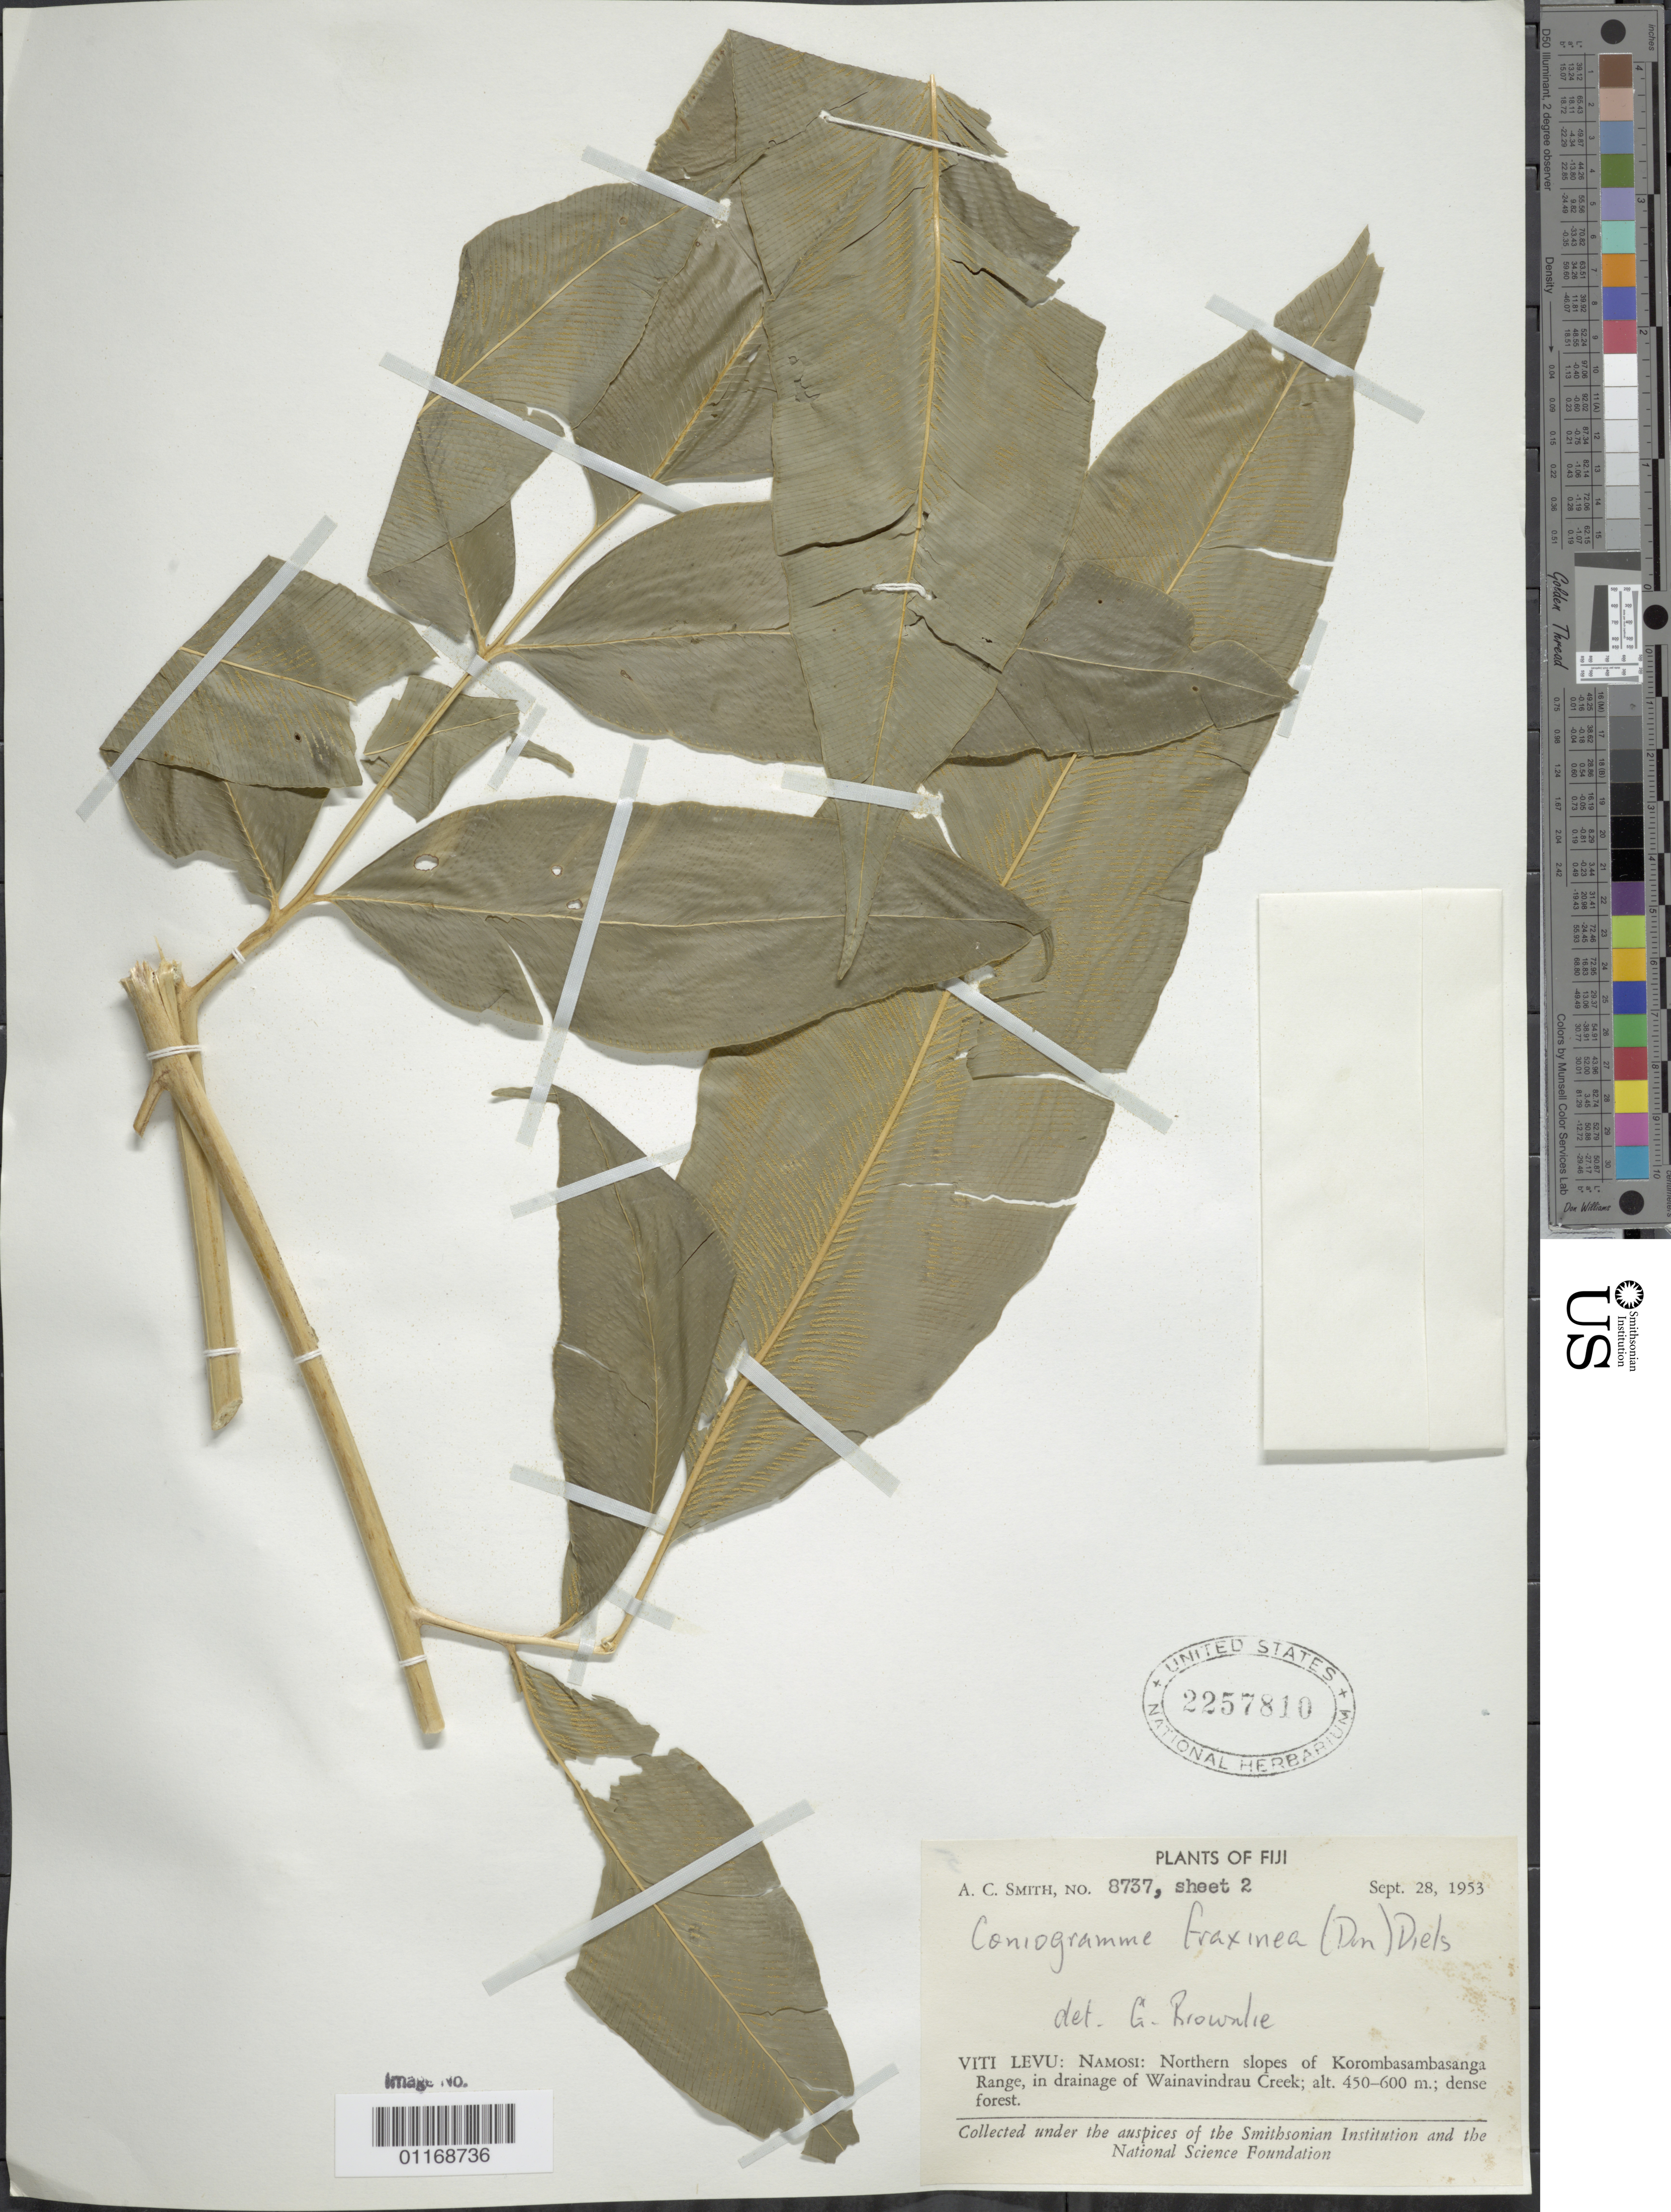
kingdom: Plantae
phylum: Tracheophyta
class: Polypodiopsida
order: Polypodiales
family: Pteridaceae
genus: Coniogramme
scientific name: Coniogramme fraxinea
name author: (D. Don) Diels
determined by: Brownlie, G.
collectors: A. C. Smith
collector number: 8737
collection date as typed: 28 Sep 1953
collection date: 1953-09-28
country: Fiji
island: Viti Levu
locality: Namosi, northern slopes of korombasambasanga range, in drainage of wainavindrau creek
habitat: Dense forest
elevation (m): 450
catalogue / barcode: US 2257810